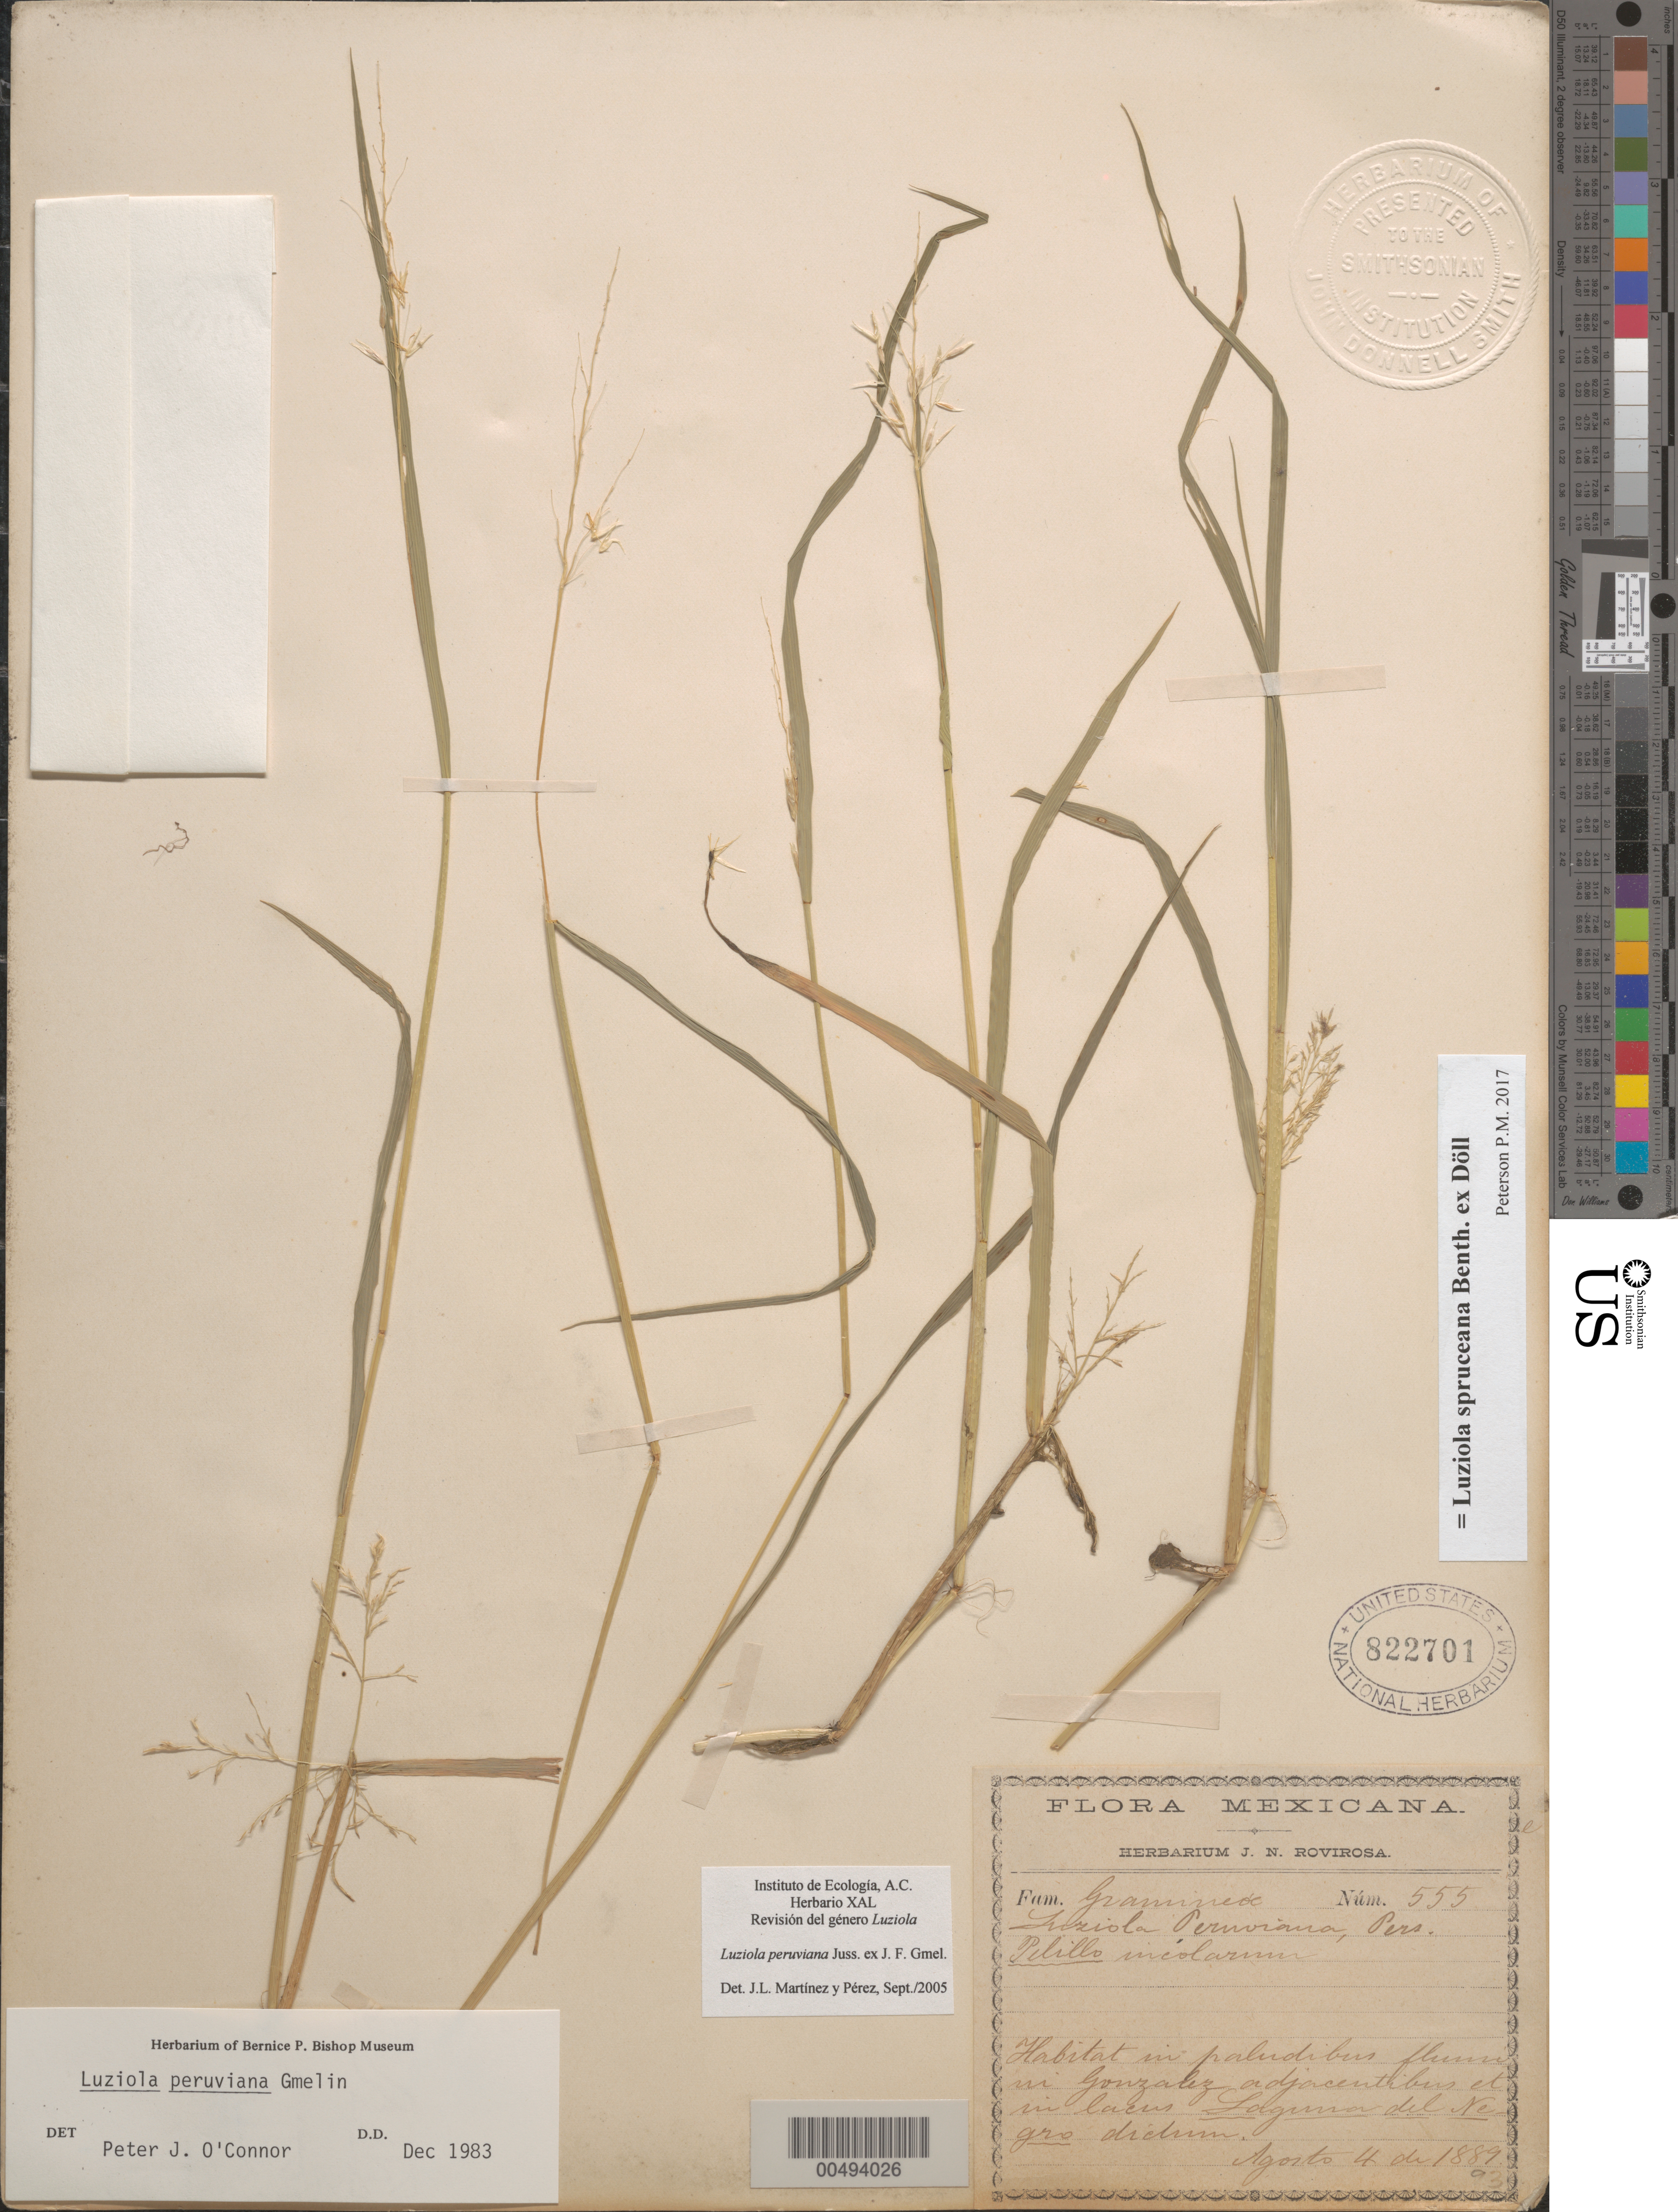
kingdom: Plantae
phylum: Tracheophyta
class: Liliopsida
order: Poales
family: Poaceae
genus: Luziola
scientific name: Luziola spruceana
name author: Benth. ex Döll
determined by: Poaceae Reorganization Project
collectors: J. N. Rovirosa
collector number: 555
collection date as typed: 4 Aug 1889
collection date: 1889-08-04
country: Mexico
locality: Laguna del Negro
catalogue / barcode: US 822701